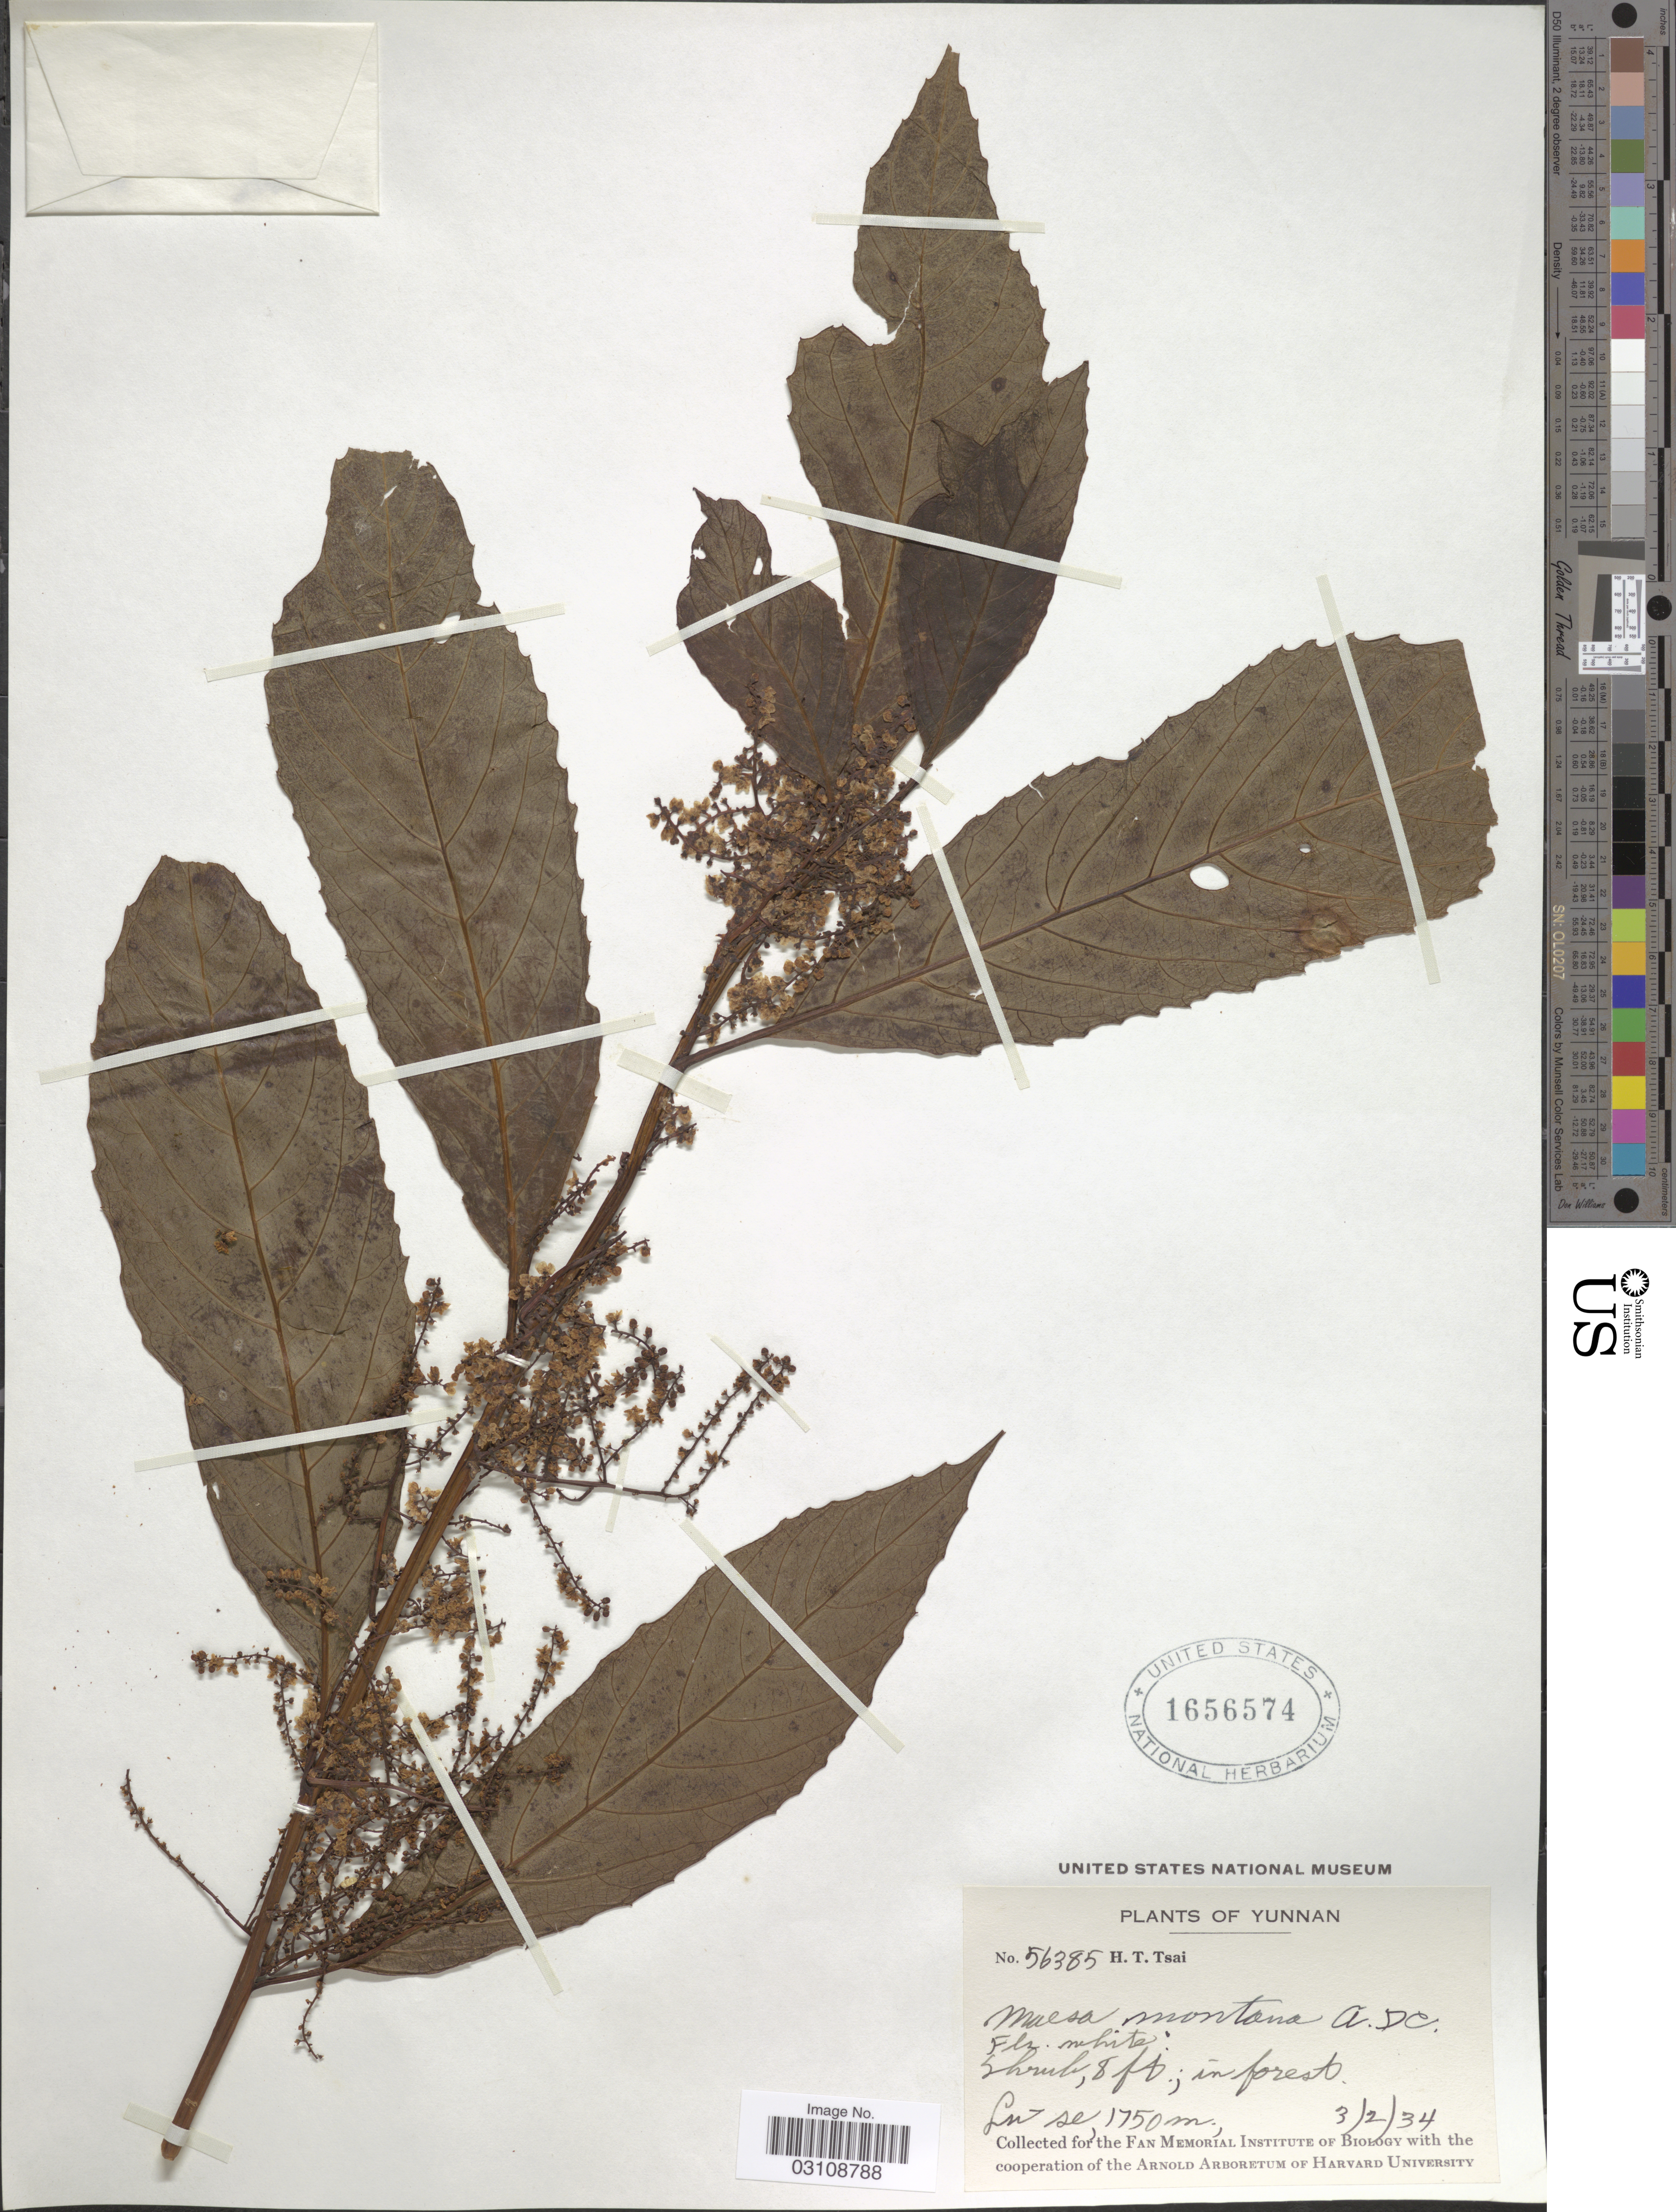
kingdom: Plantae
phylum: Tracheophyta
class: Magnoliopsida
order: Ericales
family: Primulaceae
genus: Maesa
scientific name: Maesa montana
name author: A. DC.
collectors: H. Tsai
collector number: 56385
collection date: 1934-03-02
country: China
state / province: Yunnan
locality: Lu-se.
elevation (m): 1750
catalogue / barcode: US 1656574